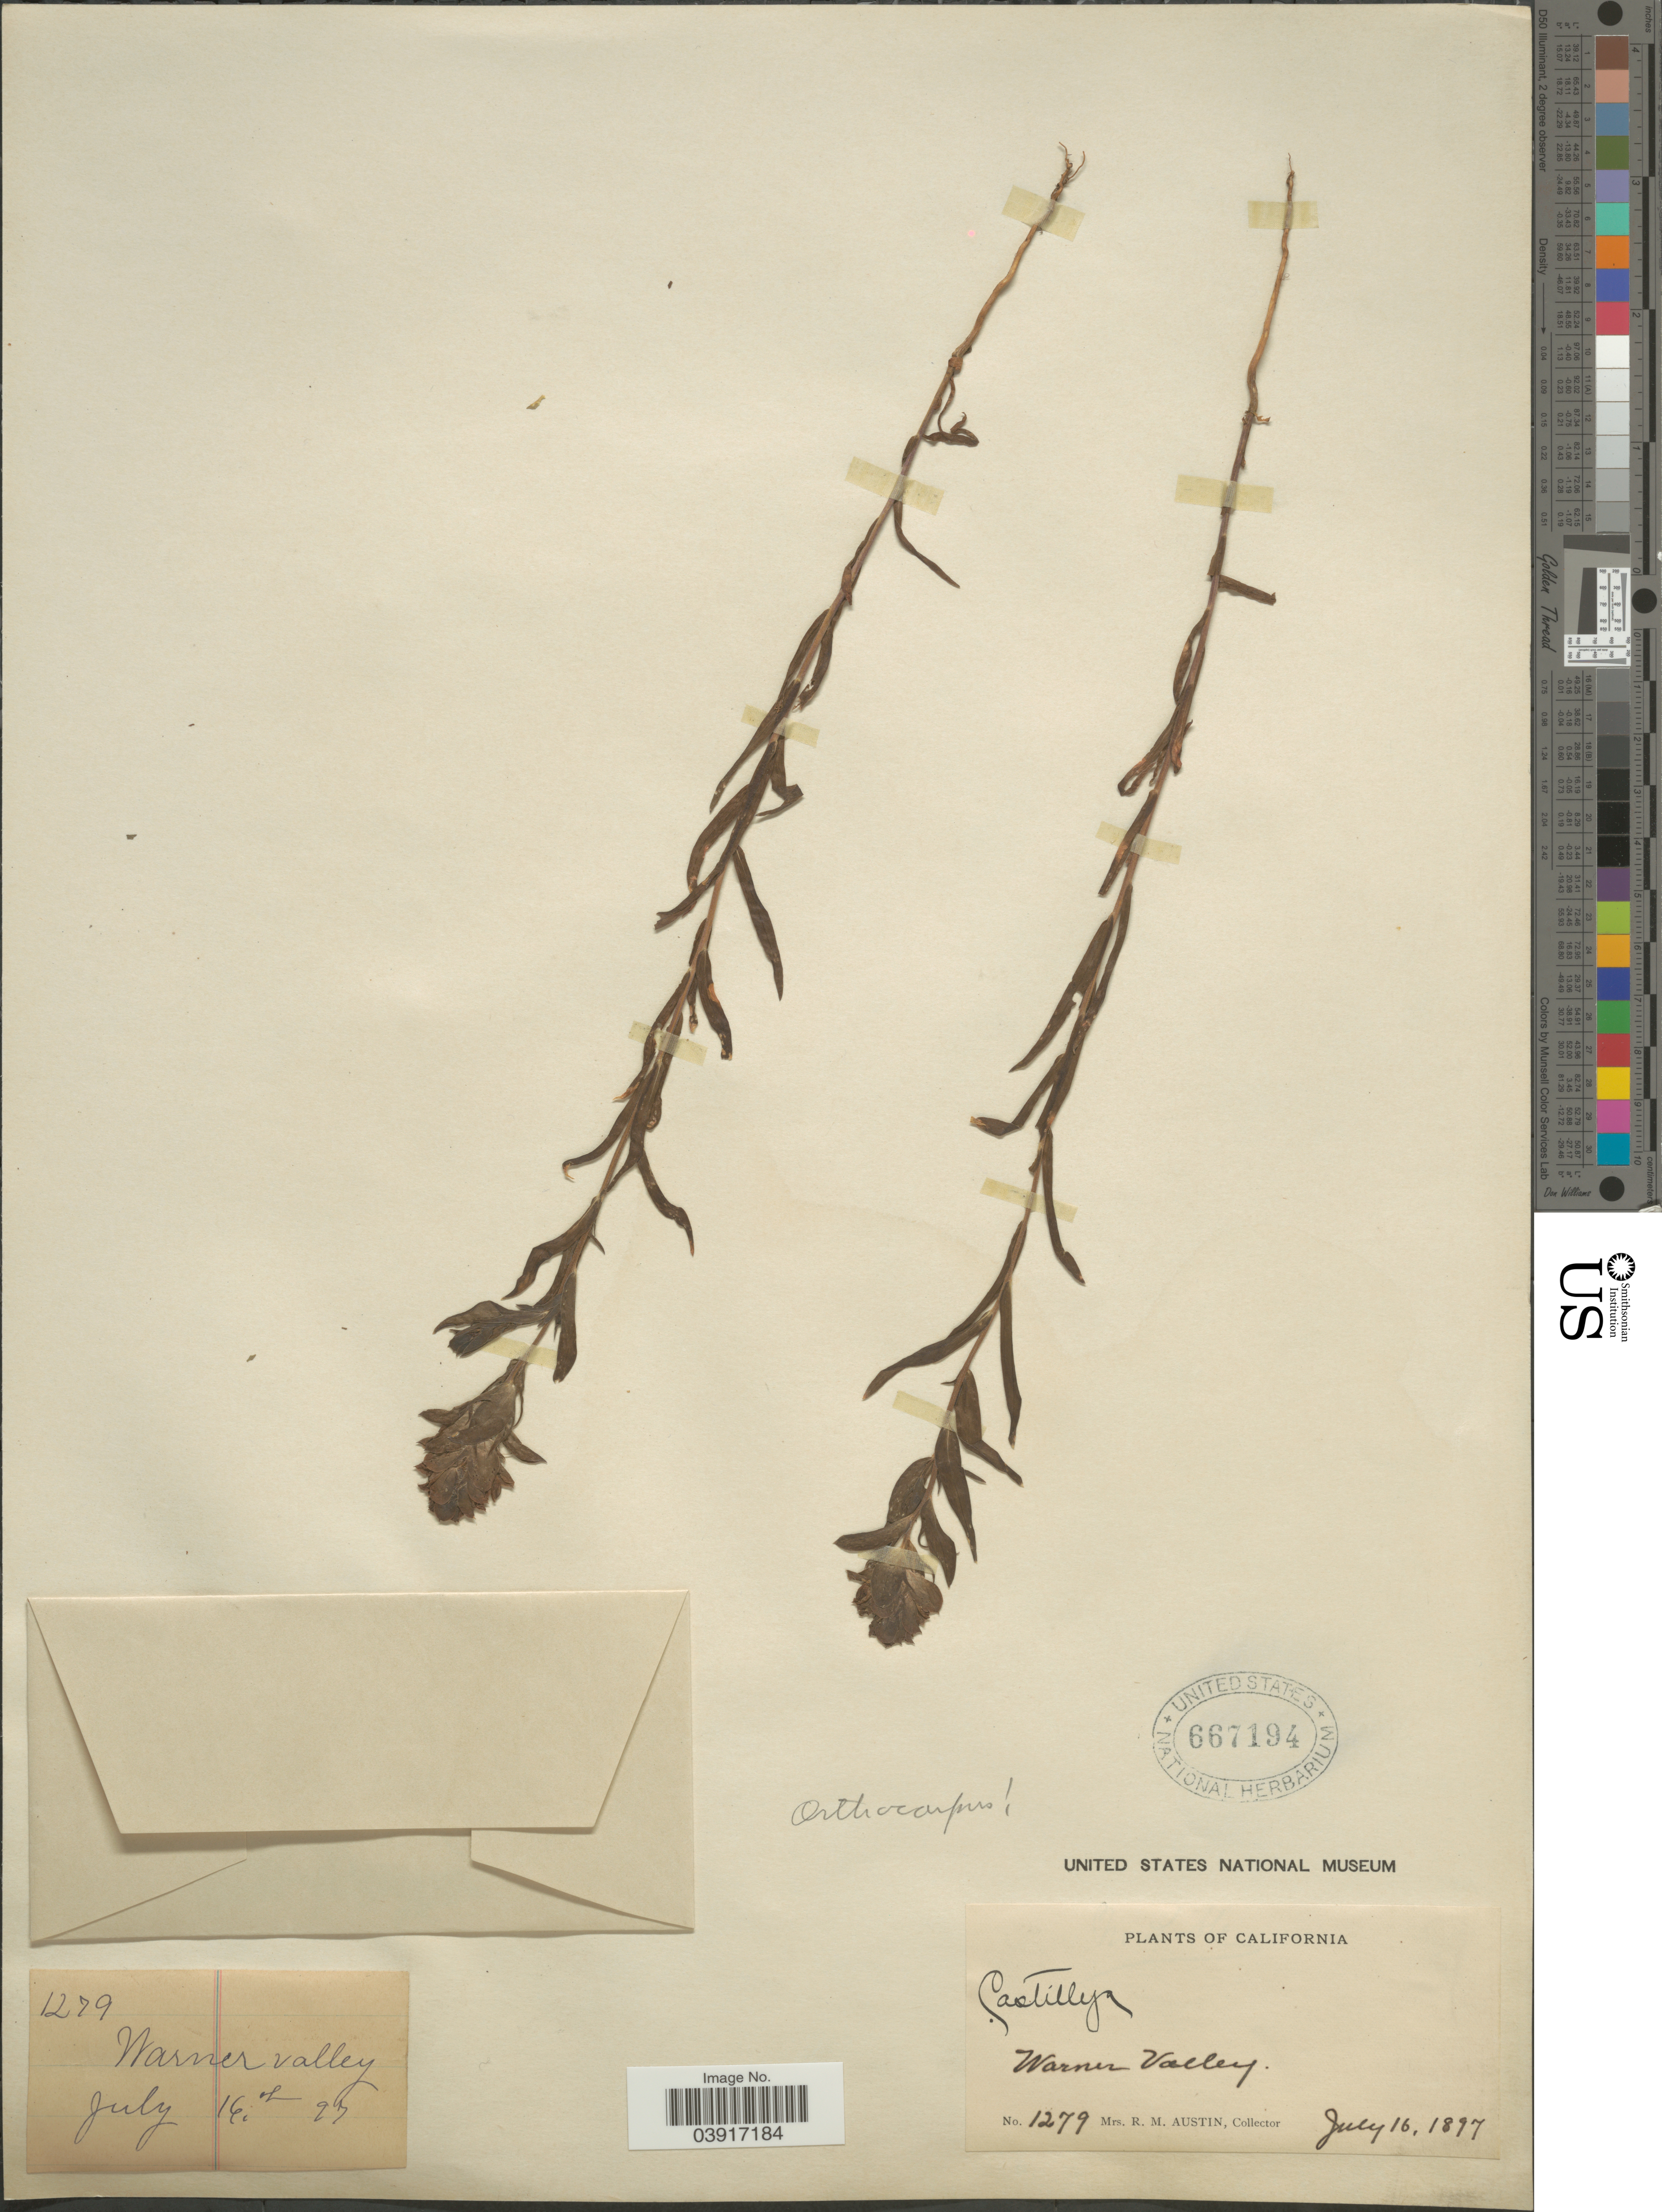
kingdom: Plantae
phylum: Tracheophyta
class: Magnoliopsida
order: Lamiales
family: Orobanchaceae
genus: Orthocarpus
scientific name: Orthocarpus copelandii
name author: Eastw.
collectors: R. Austin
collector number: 1279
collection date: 1897-07-16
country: United States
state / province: California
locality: Warner Valley.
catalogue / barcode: US 667194